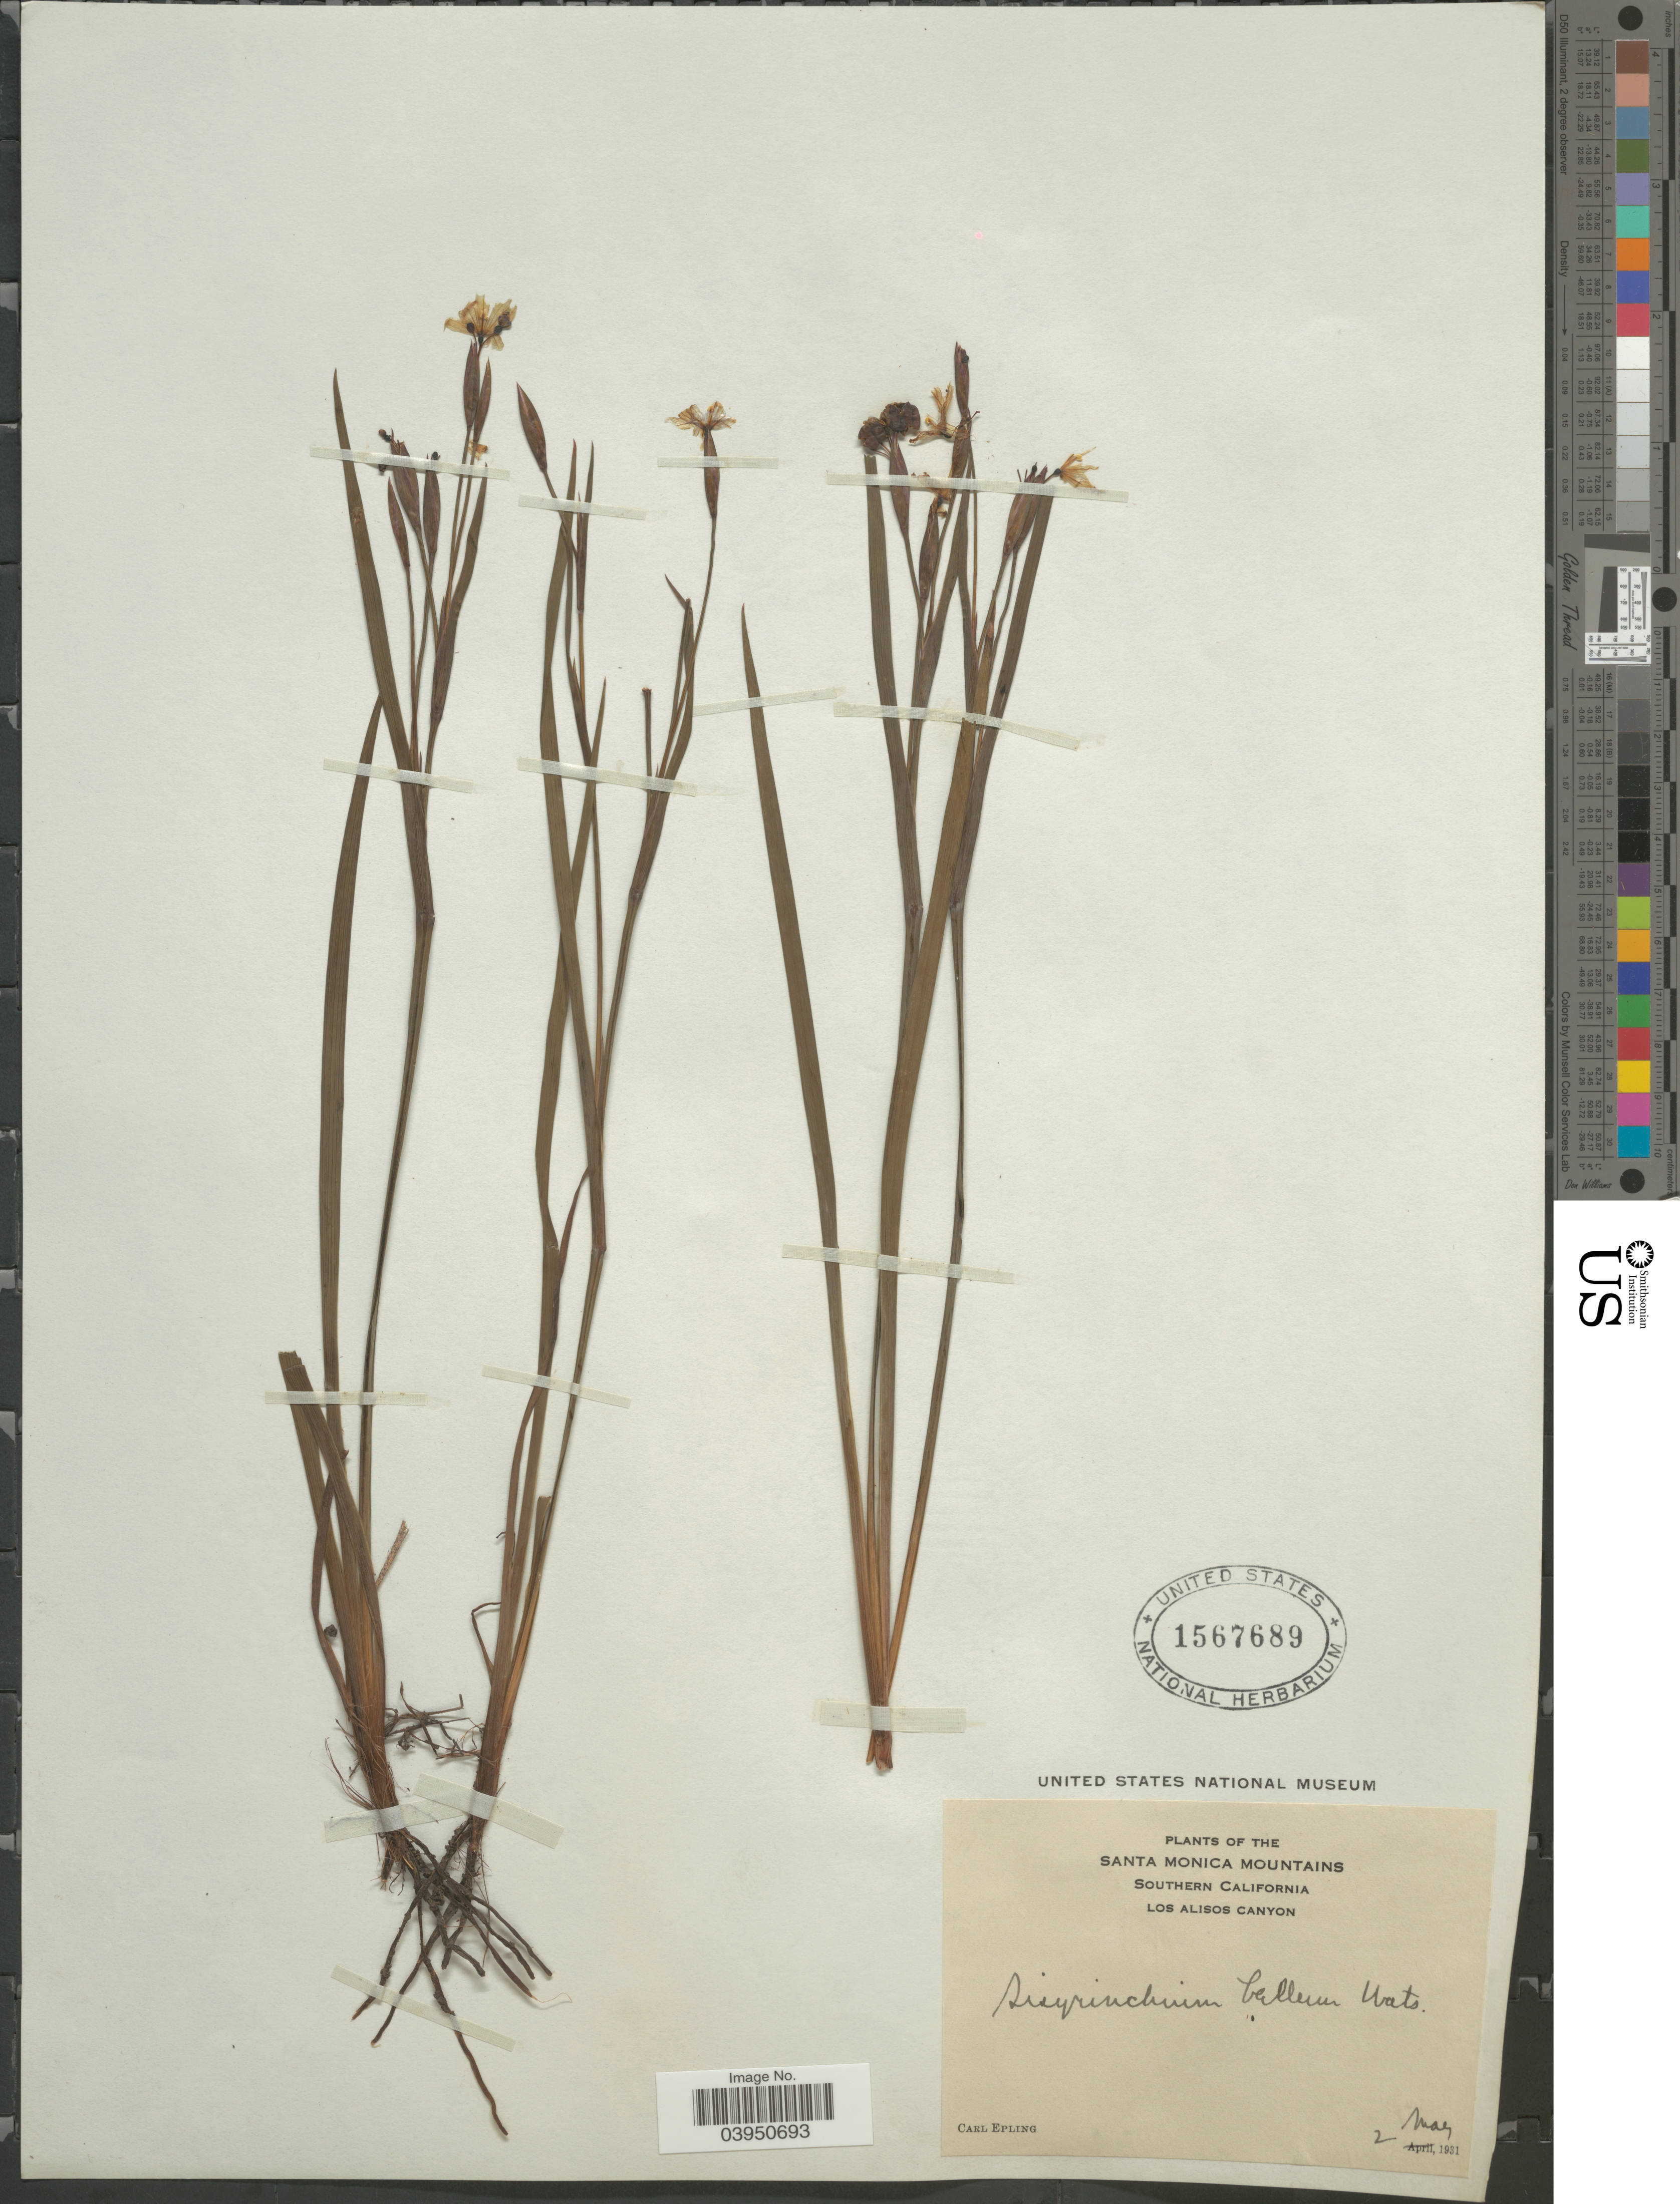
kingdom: Plantae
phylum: Tracheophyta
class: Liliopsida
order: Asparagales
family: Iridaceae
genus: Sisyrinchium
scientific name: Sisyrinchium bellum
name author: S. Watson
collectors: C. C. Epling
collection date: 1931-05-02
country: United States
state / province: California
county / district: Los Angeles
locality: Santa Monica Mountains. Southern California. Los Alisos Canyon.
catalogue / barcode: US 1567689